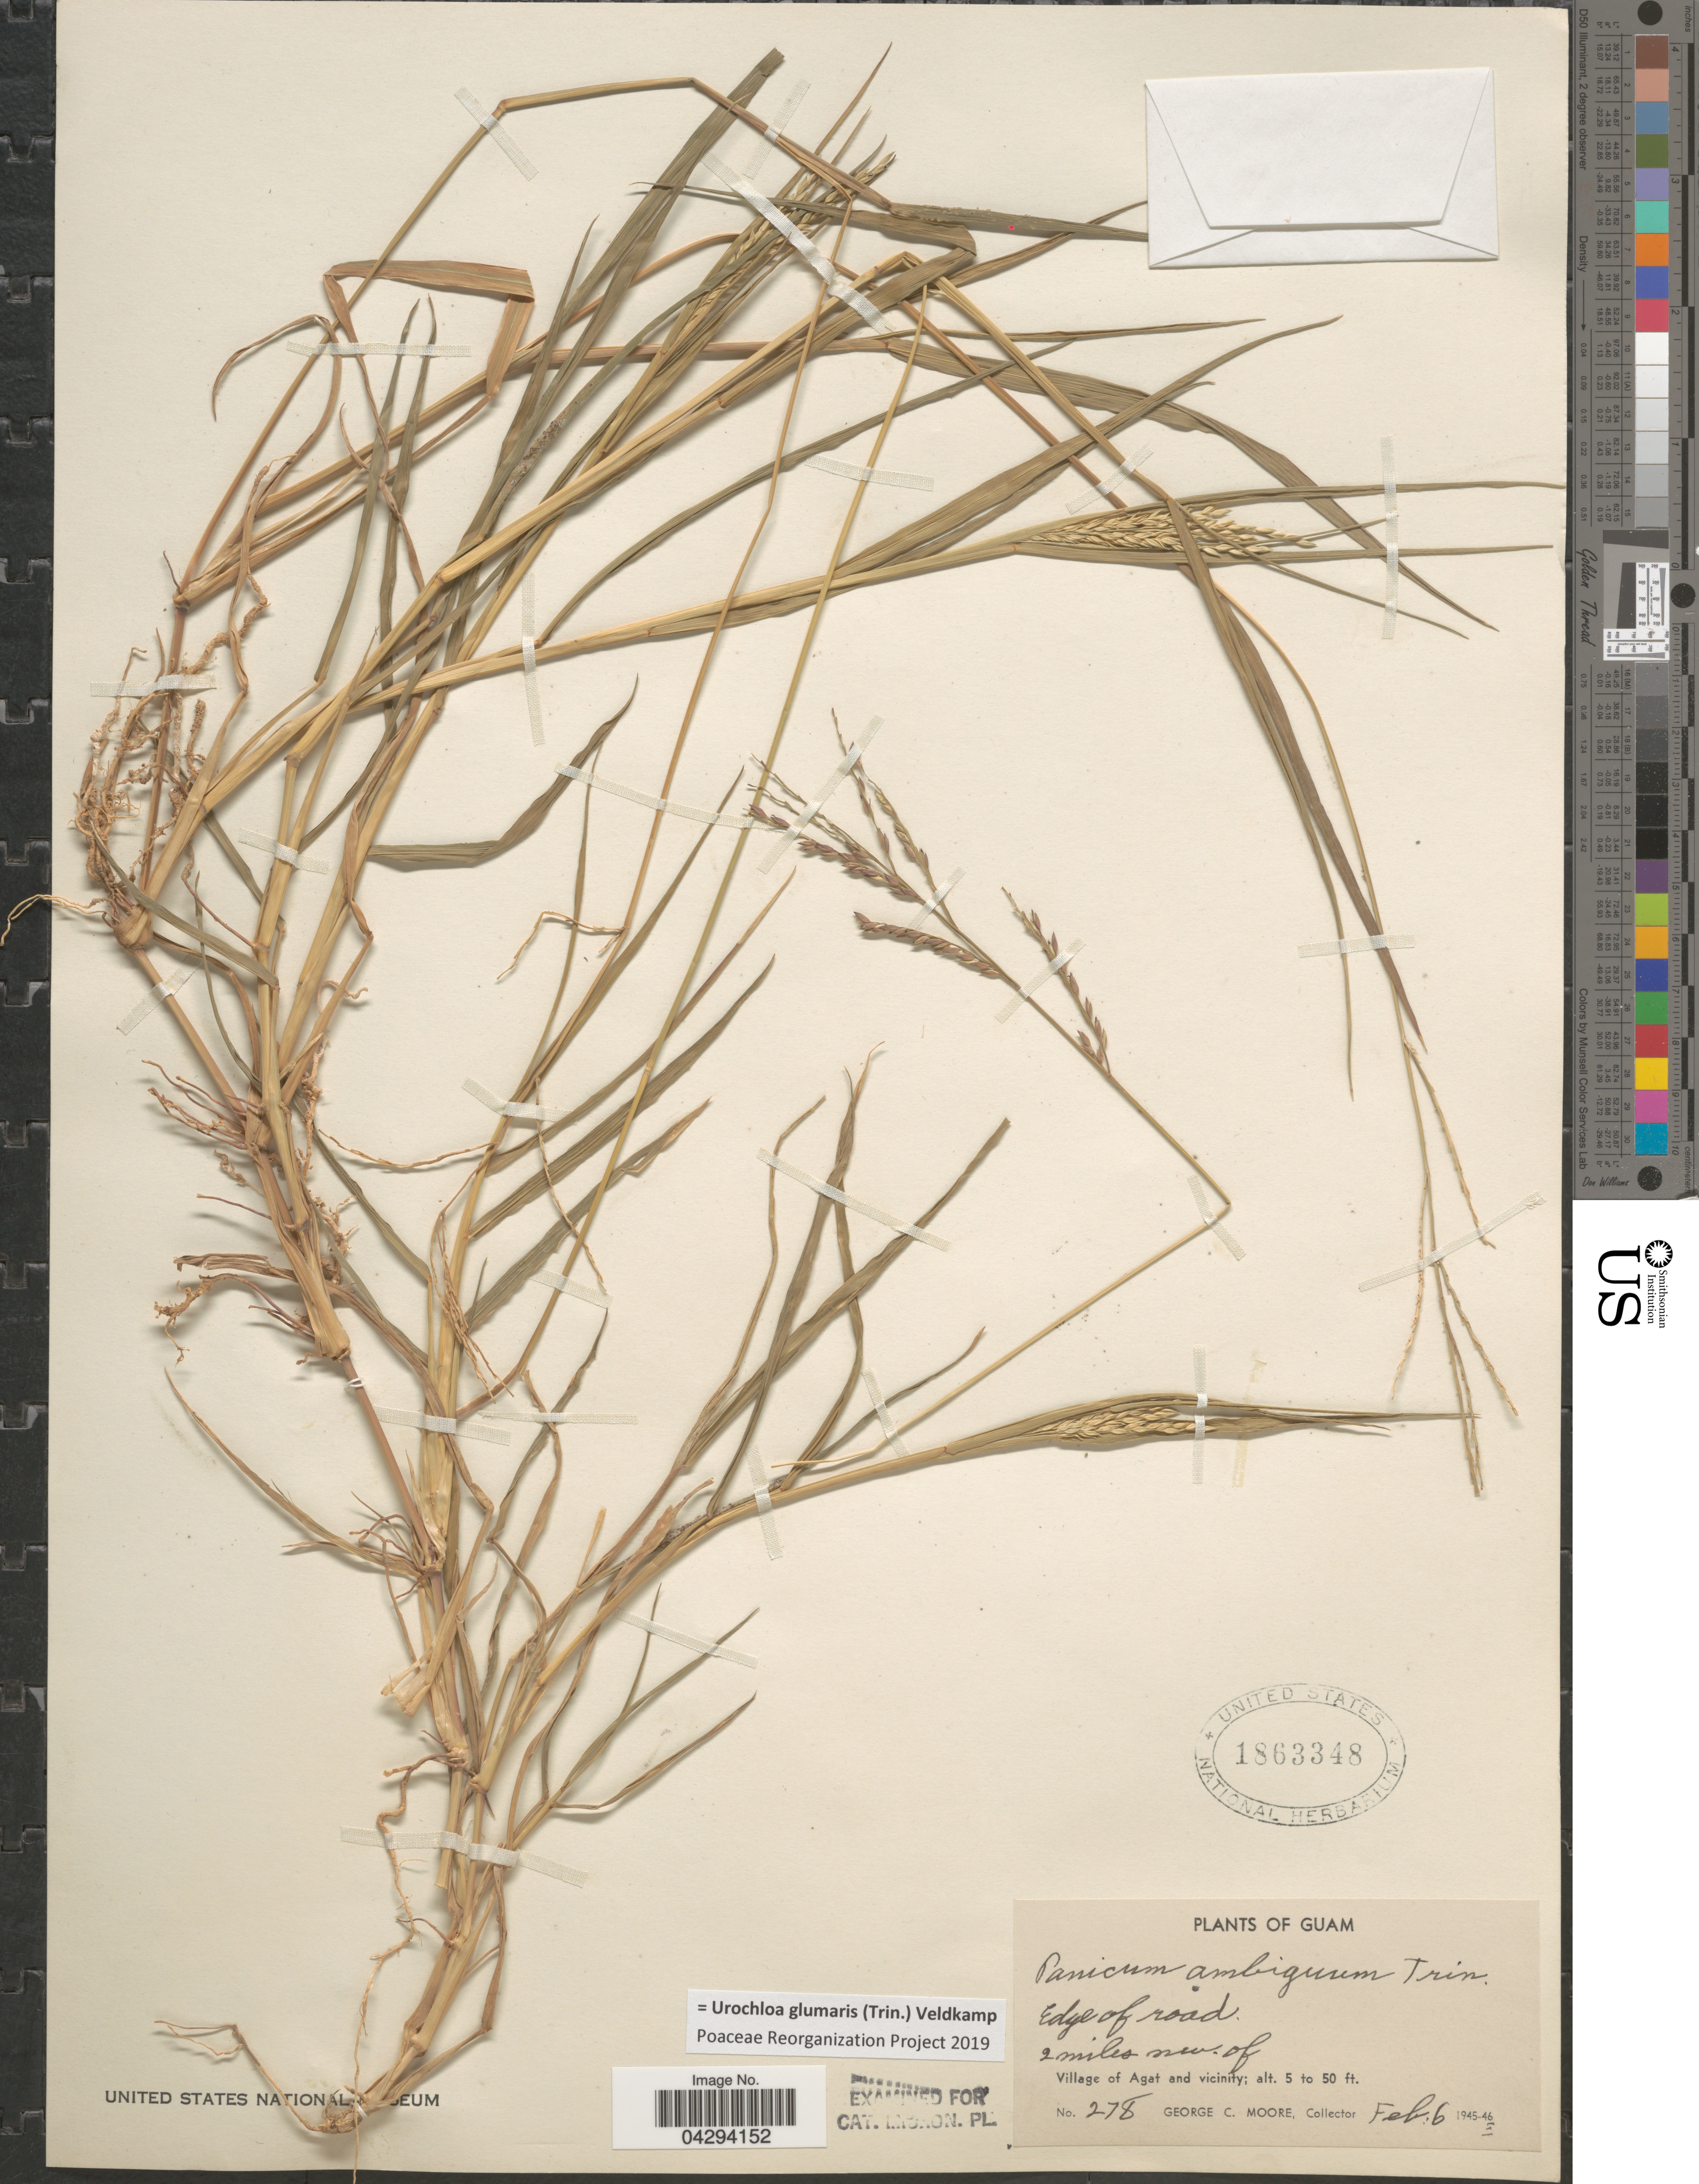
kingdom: Plantae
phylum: Tracheophyta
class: Liliopsida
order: Poales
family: Poaceae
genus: Urochloa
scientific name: Urochloa glumaris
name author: (Trin.) Veldkamp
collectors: G. C. Moore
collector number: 278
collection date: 1946-02-06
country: Guam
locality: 2 miles nw. of Village of Agat and vicinity.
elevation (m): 2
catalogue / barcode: US 1863348